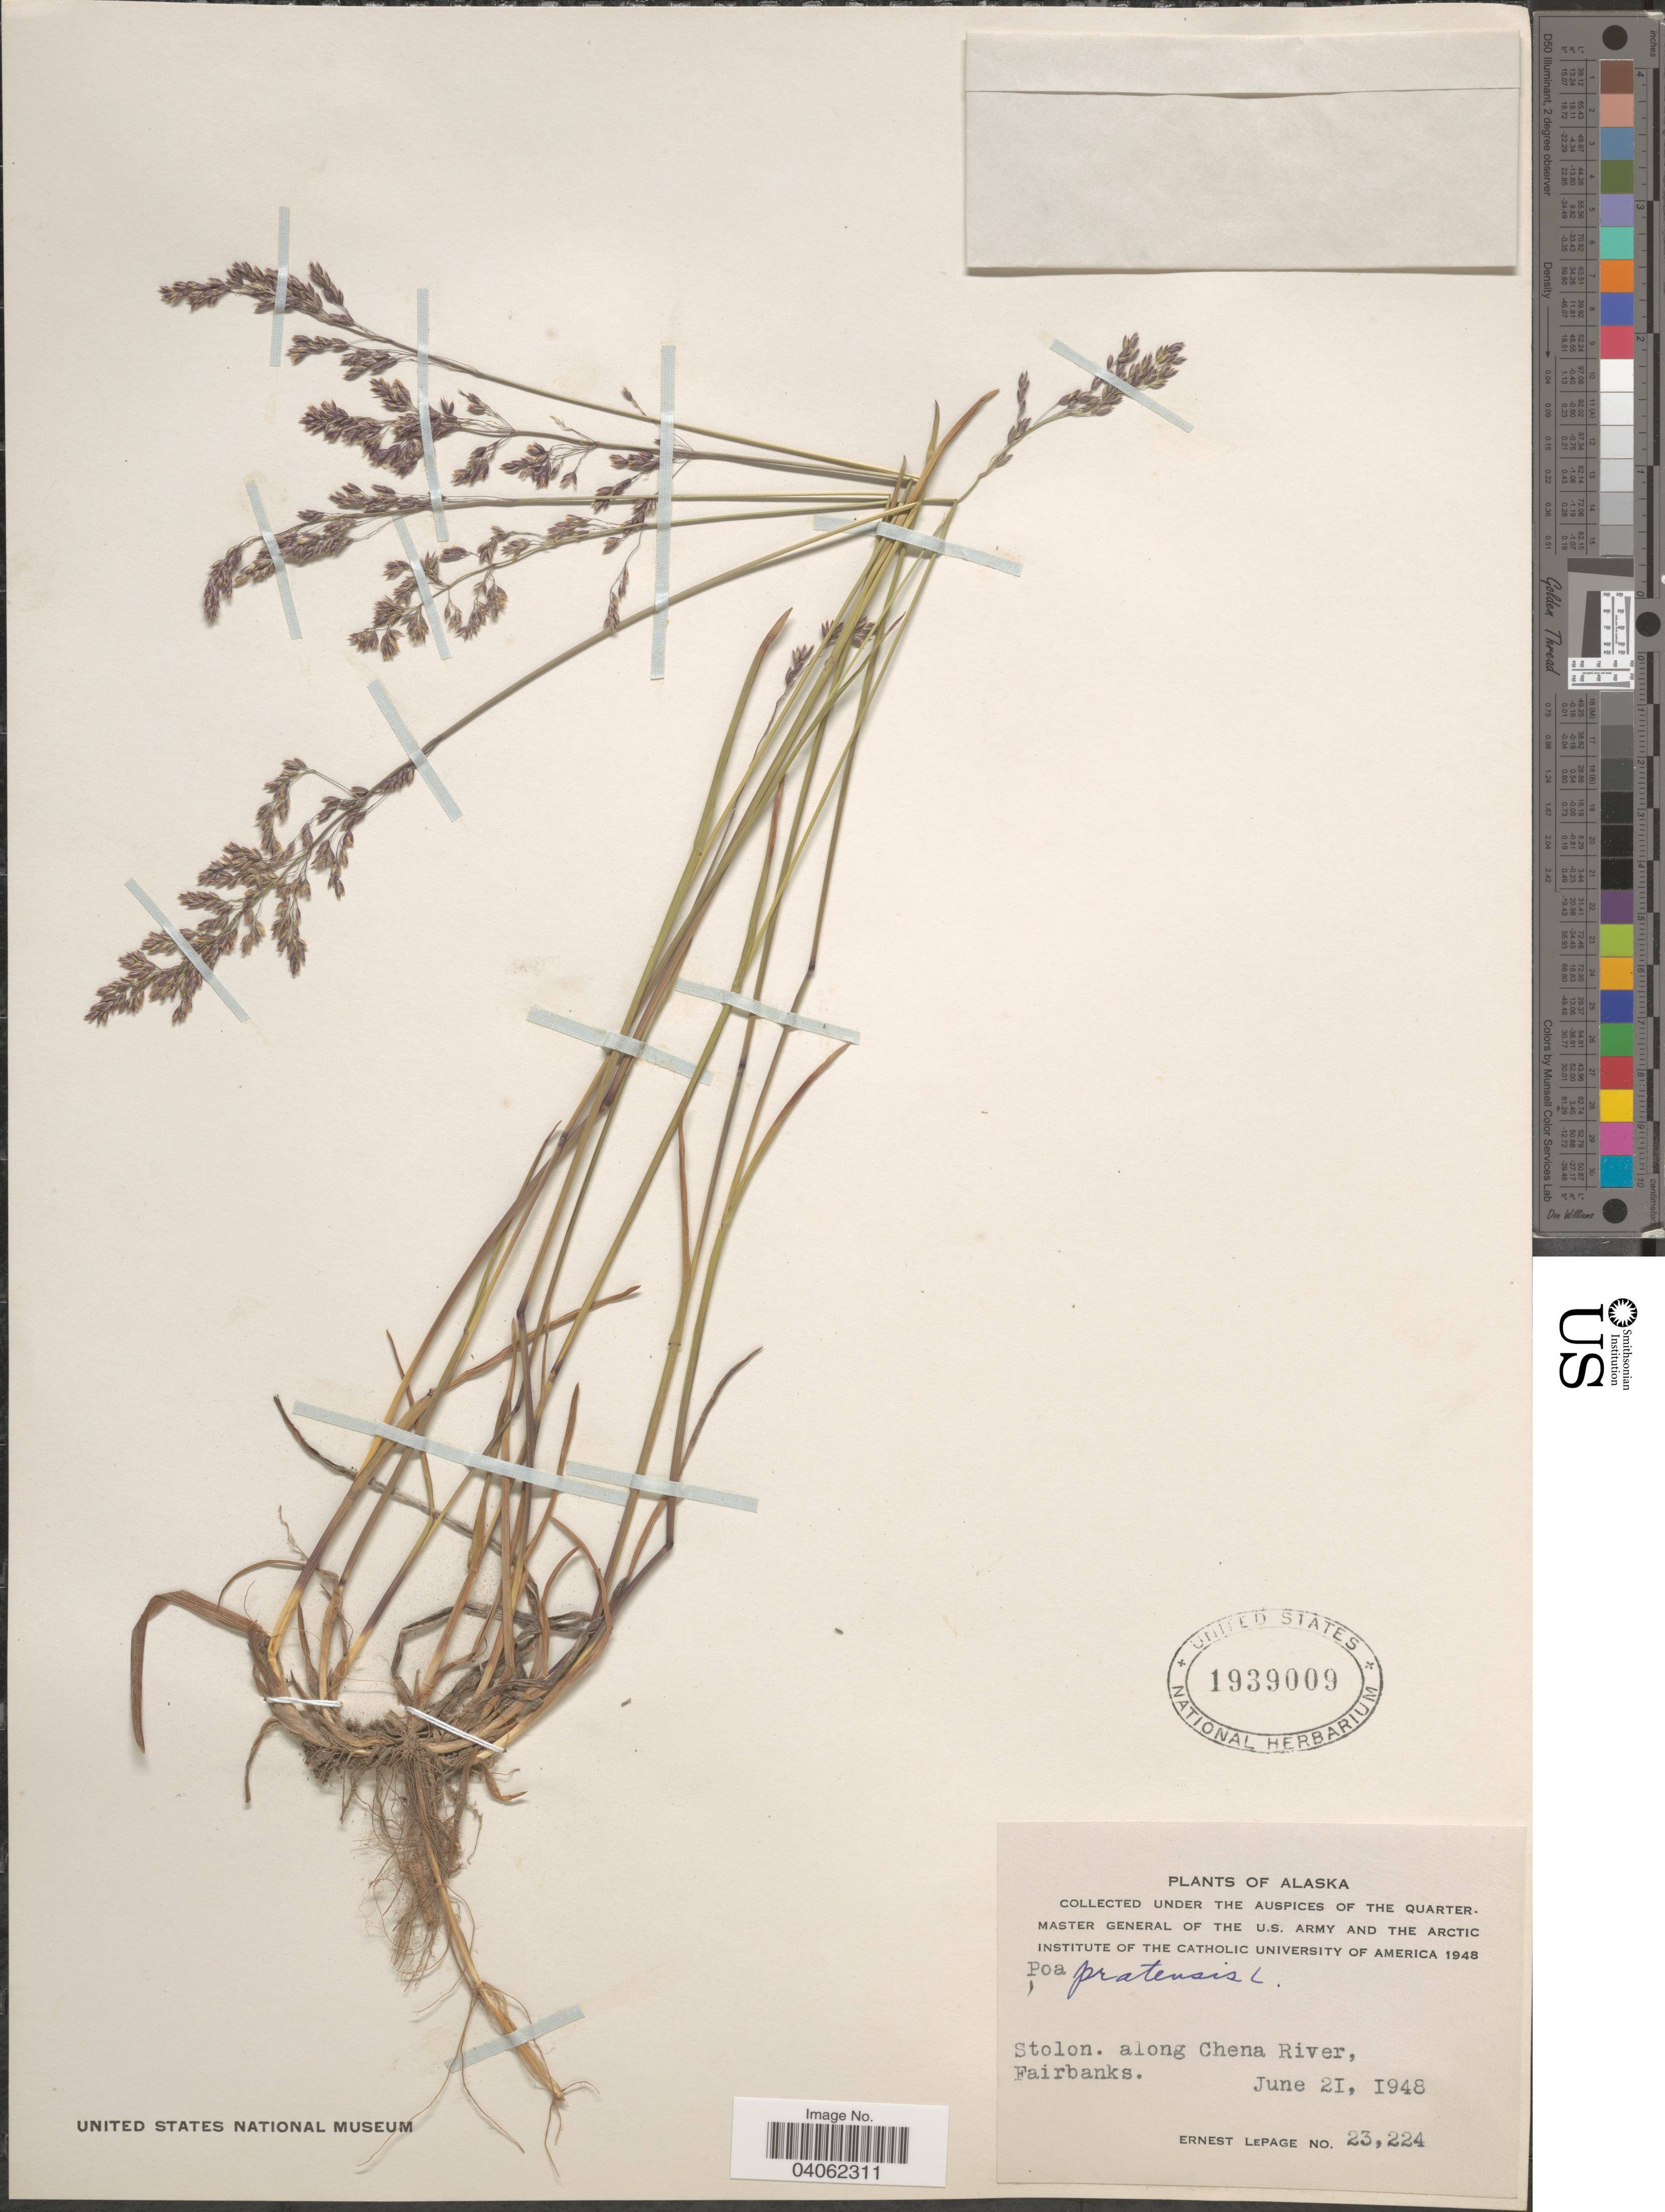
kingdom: Plantae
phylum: Tracheophyta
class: Liliopsida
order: Poales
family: Poaceae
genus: Poa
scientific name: Poa pratensis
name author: L.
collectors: E. Lepage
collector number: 23224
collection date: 1948-06-21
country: United States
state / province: Alaska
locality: Stolon. along Chena River, Fairbanks.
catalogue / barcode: US 1939009